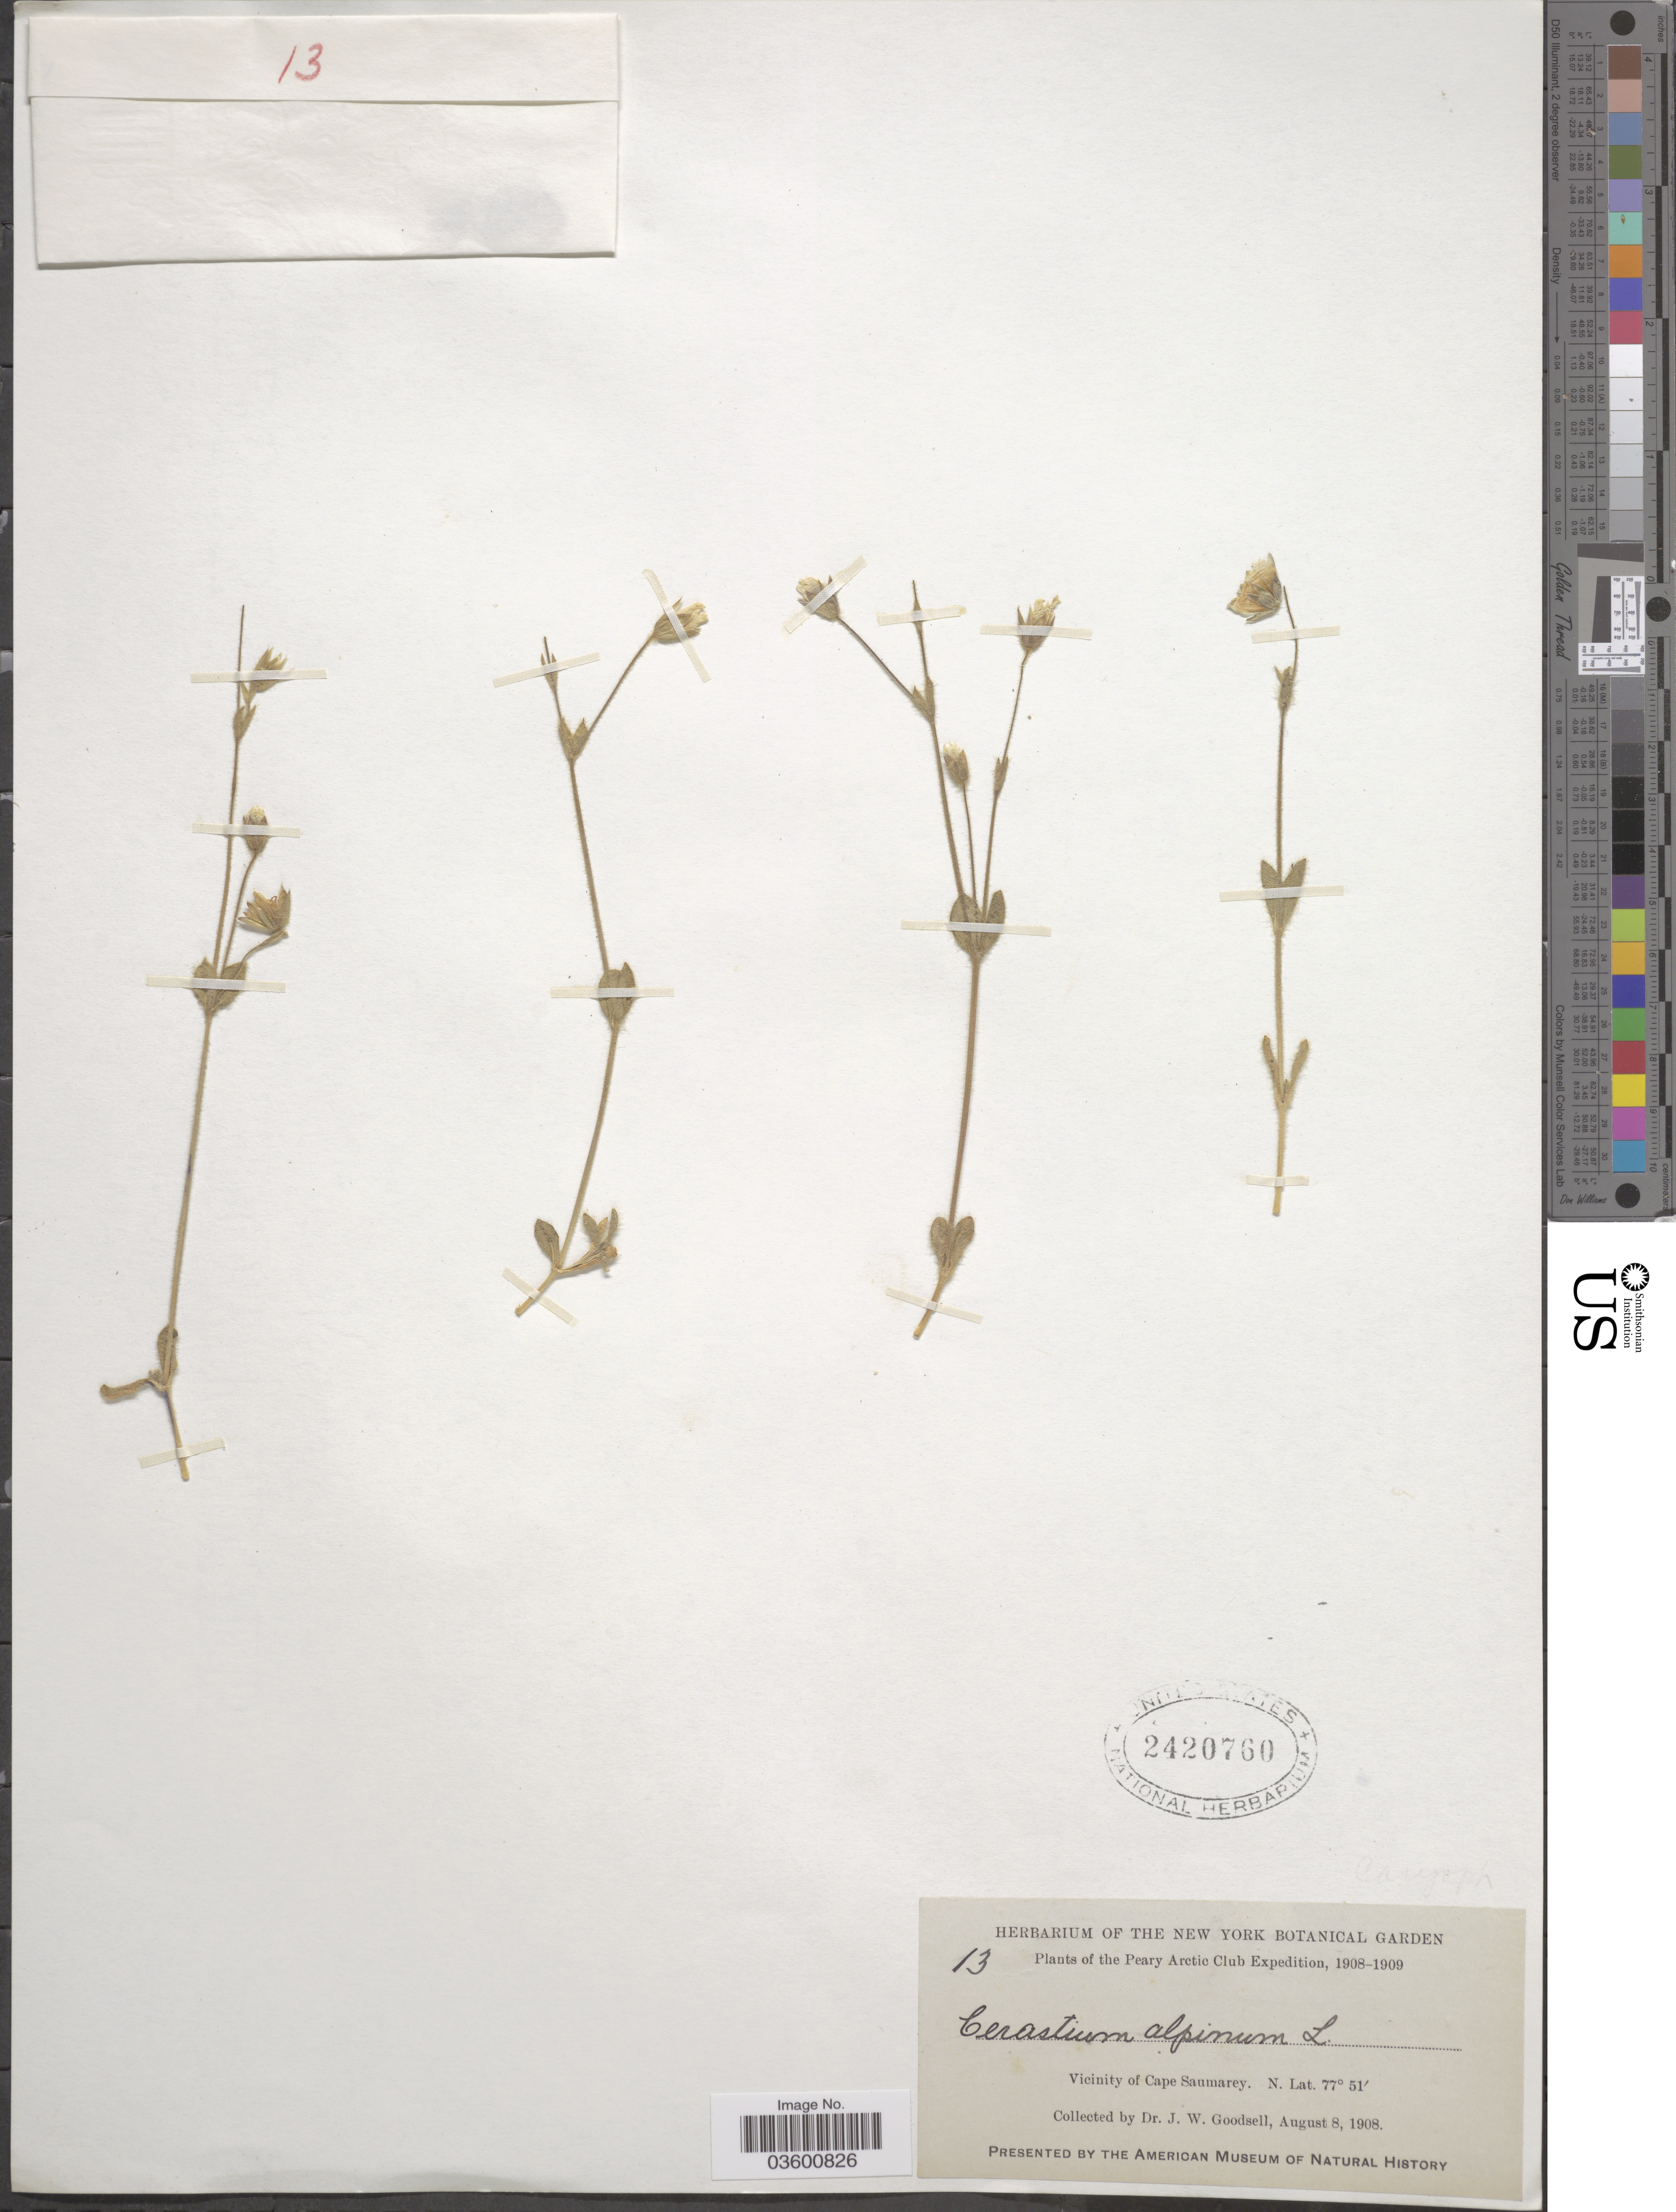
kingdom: Plantae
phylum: Tracheophyta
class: Magnoliopsida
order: Caryophyllales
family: Caryophyllaceae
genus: Cerastium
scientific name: Cerastium alpinum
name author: L.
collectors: J. Goodsell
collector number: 13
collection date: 1908-08-08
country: Greenland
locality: The Peary Arctic Club. Vicinity of Cape Saumarey.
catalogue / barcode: US 2420760